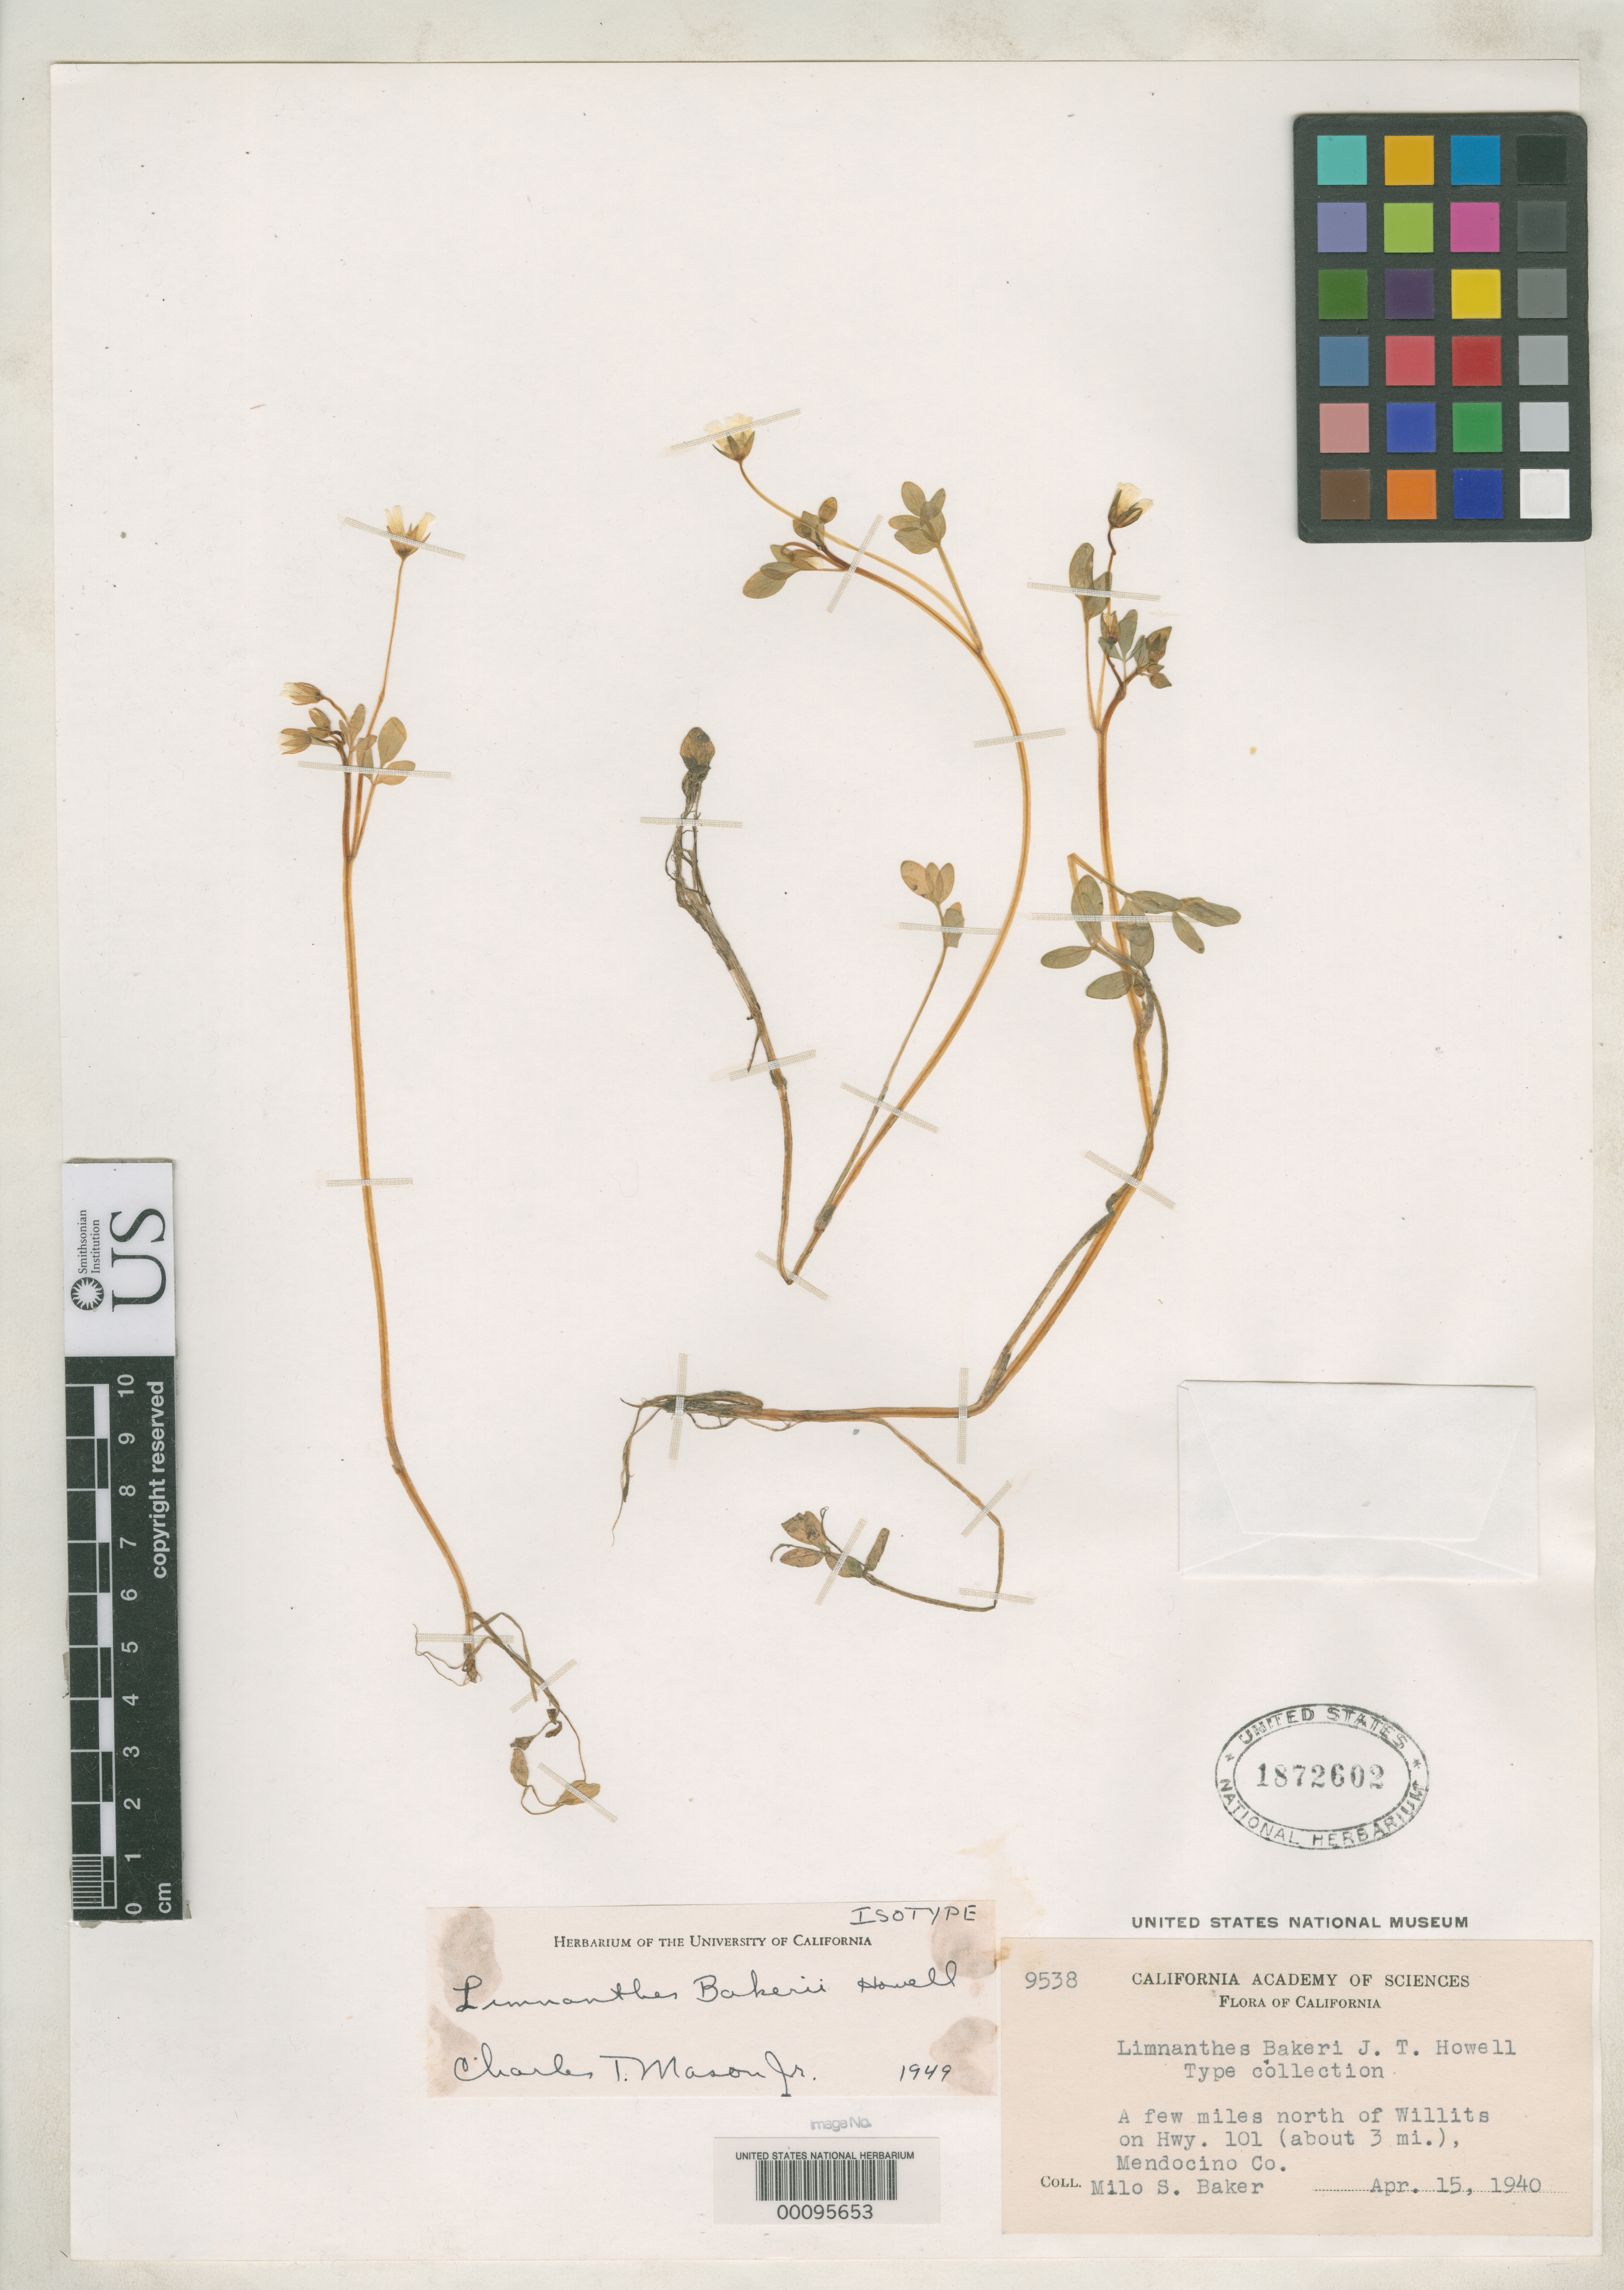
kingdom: Plantae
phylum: Tracheophyta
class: Magnoliopsida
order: Brassicales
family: Limnanthaceae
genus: Limnanthes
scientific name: Limnanthes bakeri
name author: J.T. Howell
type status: Isotype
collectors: M. S. Baker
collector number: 9538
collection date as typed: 15 Apr 1940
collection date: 1940-04-15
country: United States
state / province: California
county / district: Mendocino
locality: North of Willits.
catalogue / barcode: US 1872602